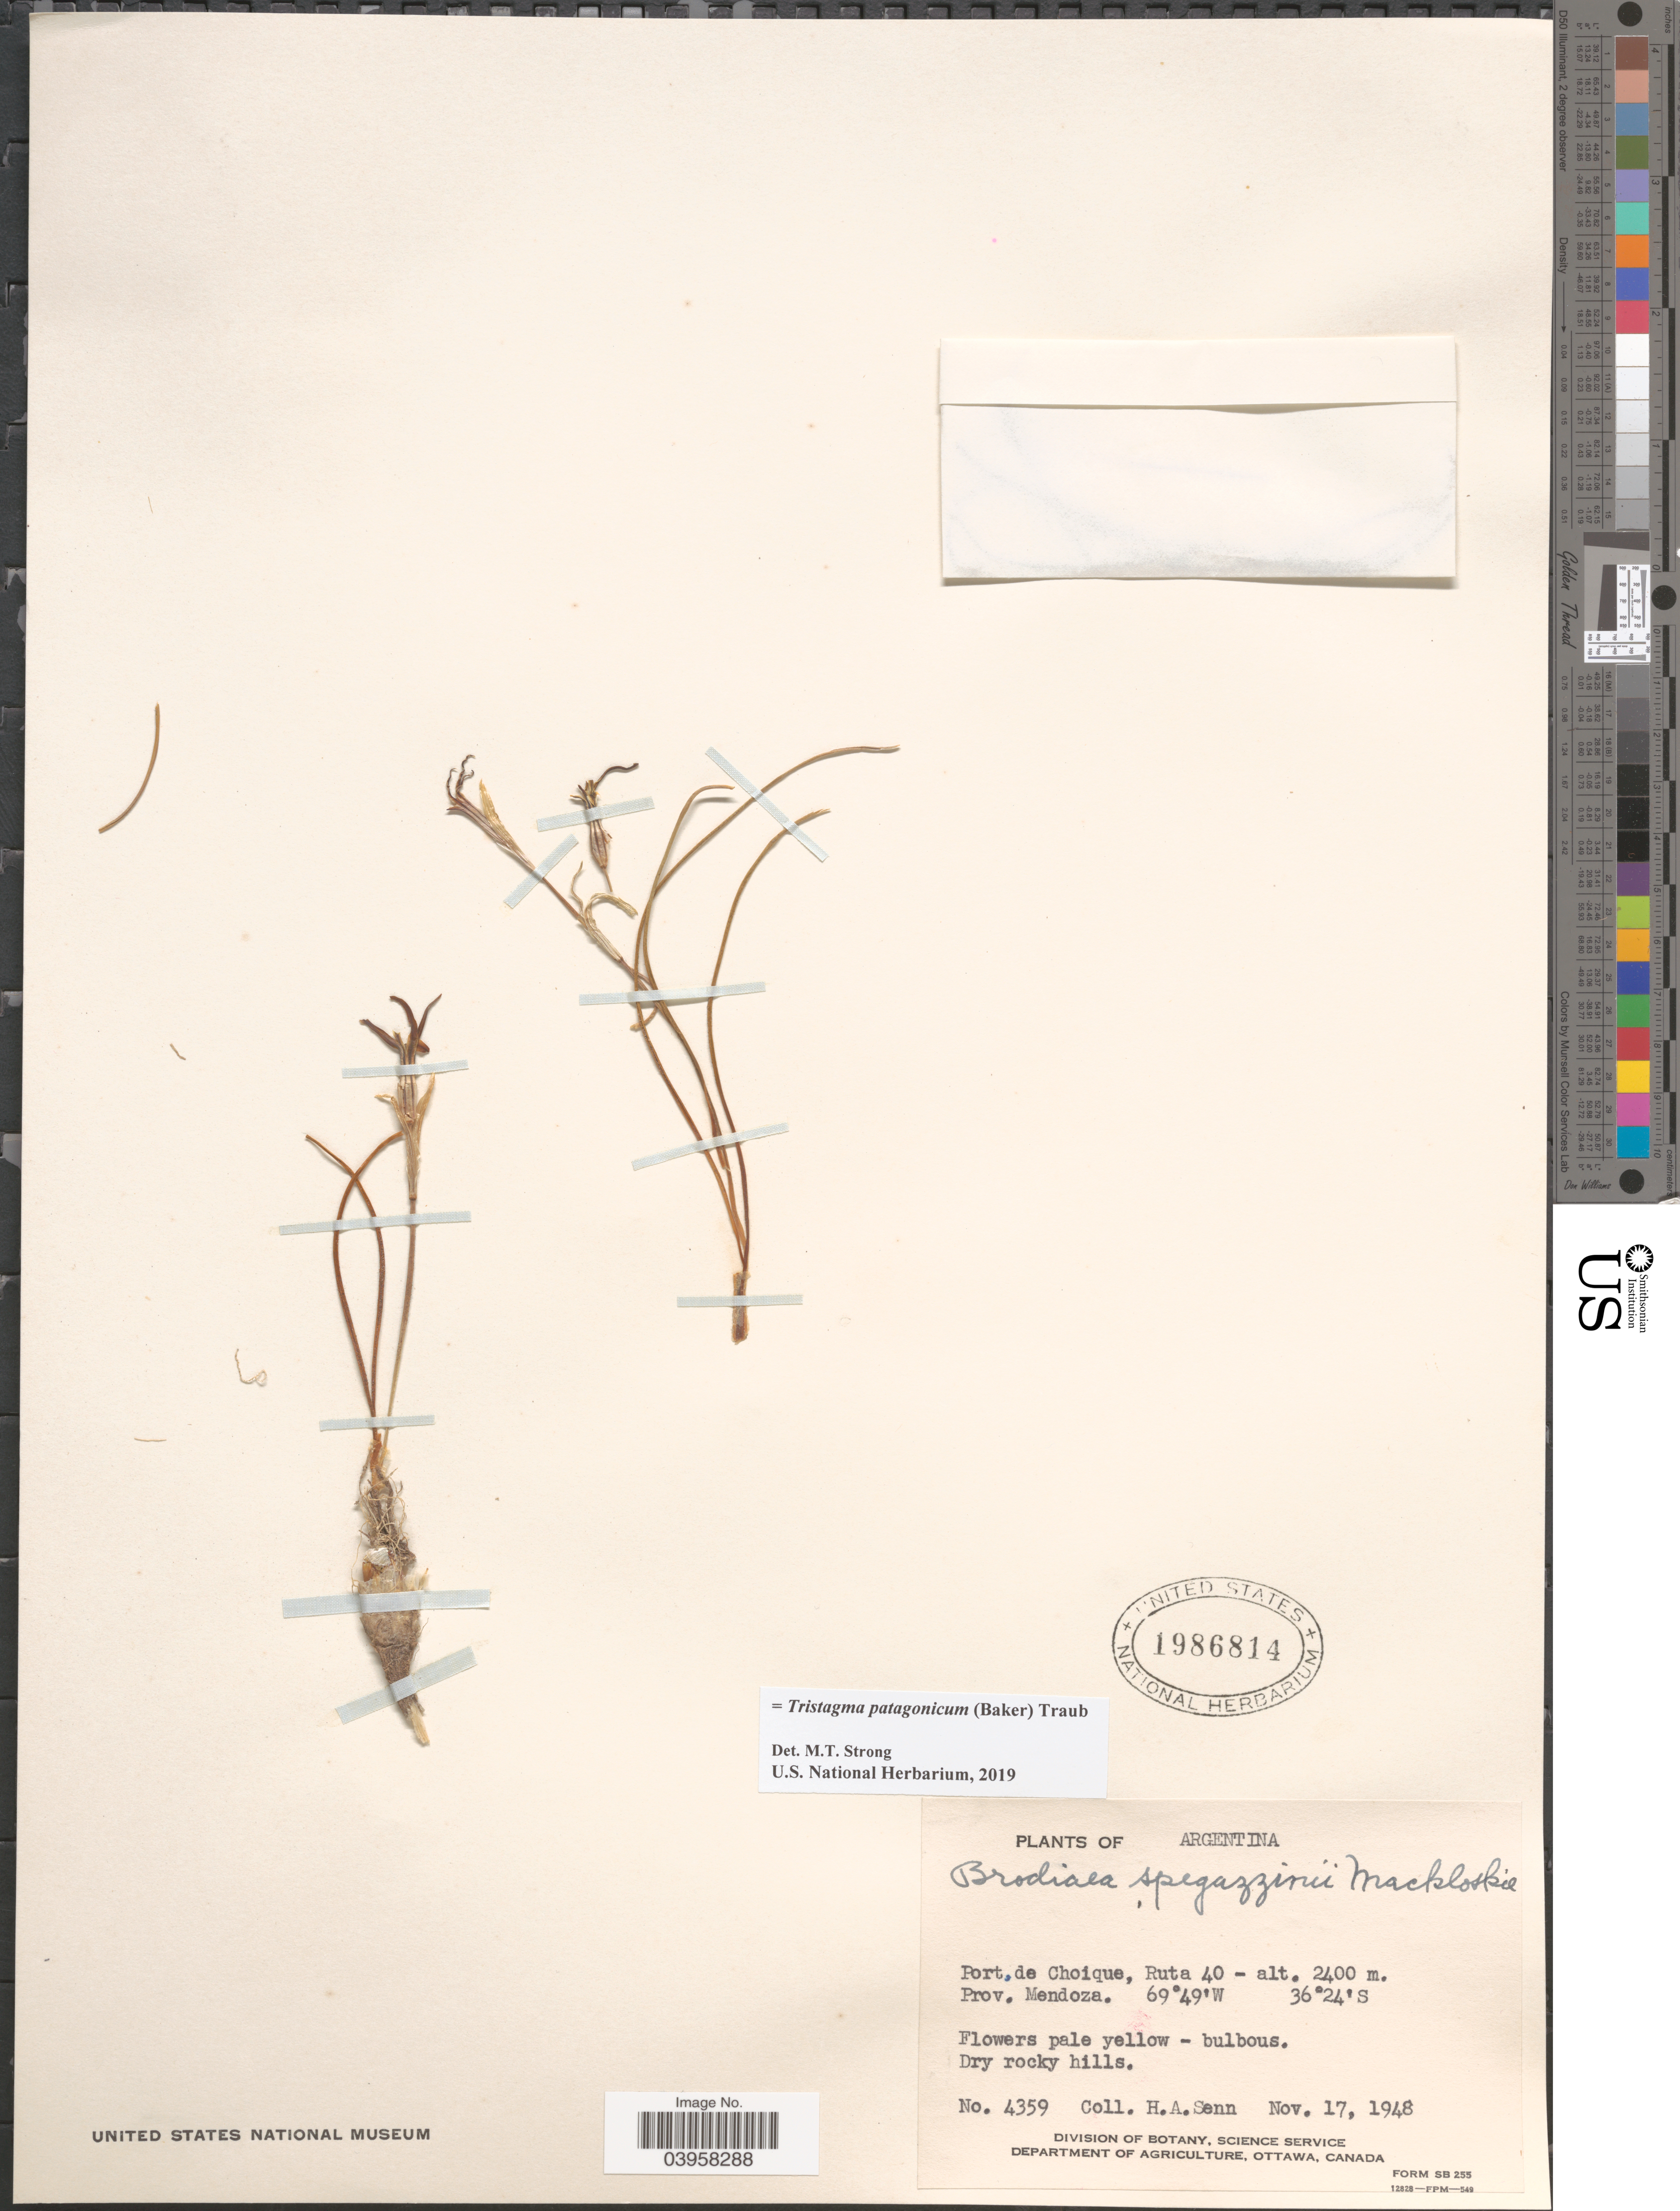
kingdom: Plantae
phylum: Tracheophyta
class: Liliopsida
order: Asparagales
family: Amaryllidaceae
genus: Tristagma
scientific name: Tristagma patagonicum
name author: (Baker) Traub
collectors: H. Senn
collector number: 4359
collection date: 1948-11-17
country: Argentina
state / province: Mendoza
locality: Port de Choique, Ruta 40.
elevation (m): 2400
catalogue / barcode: US 1986814